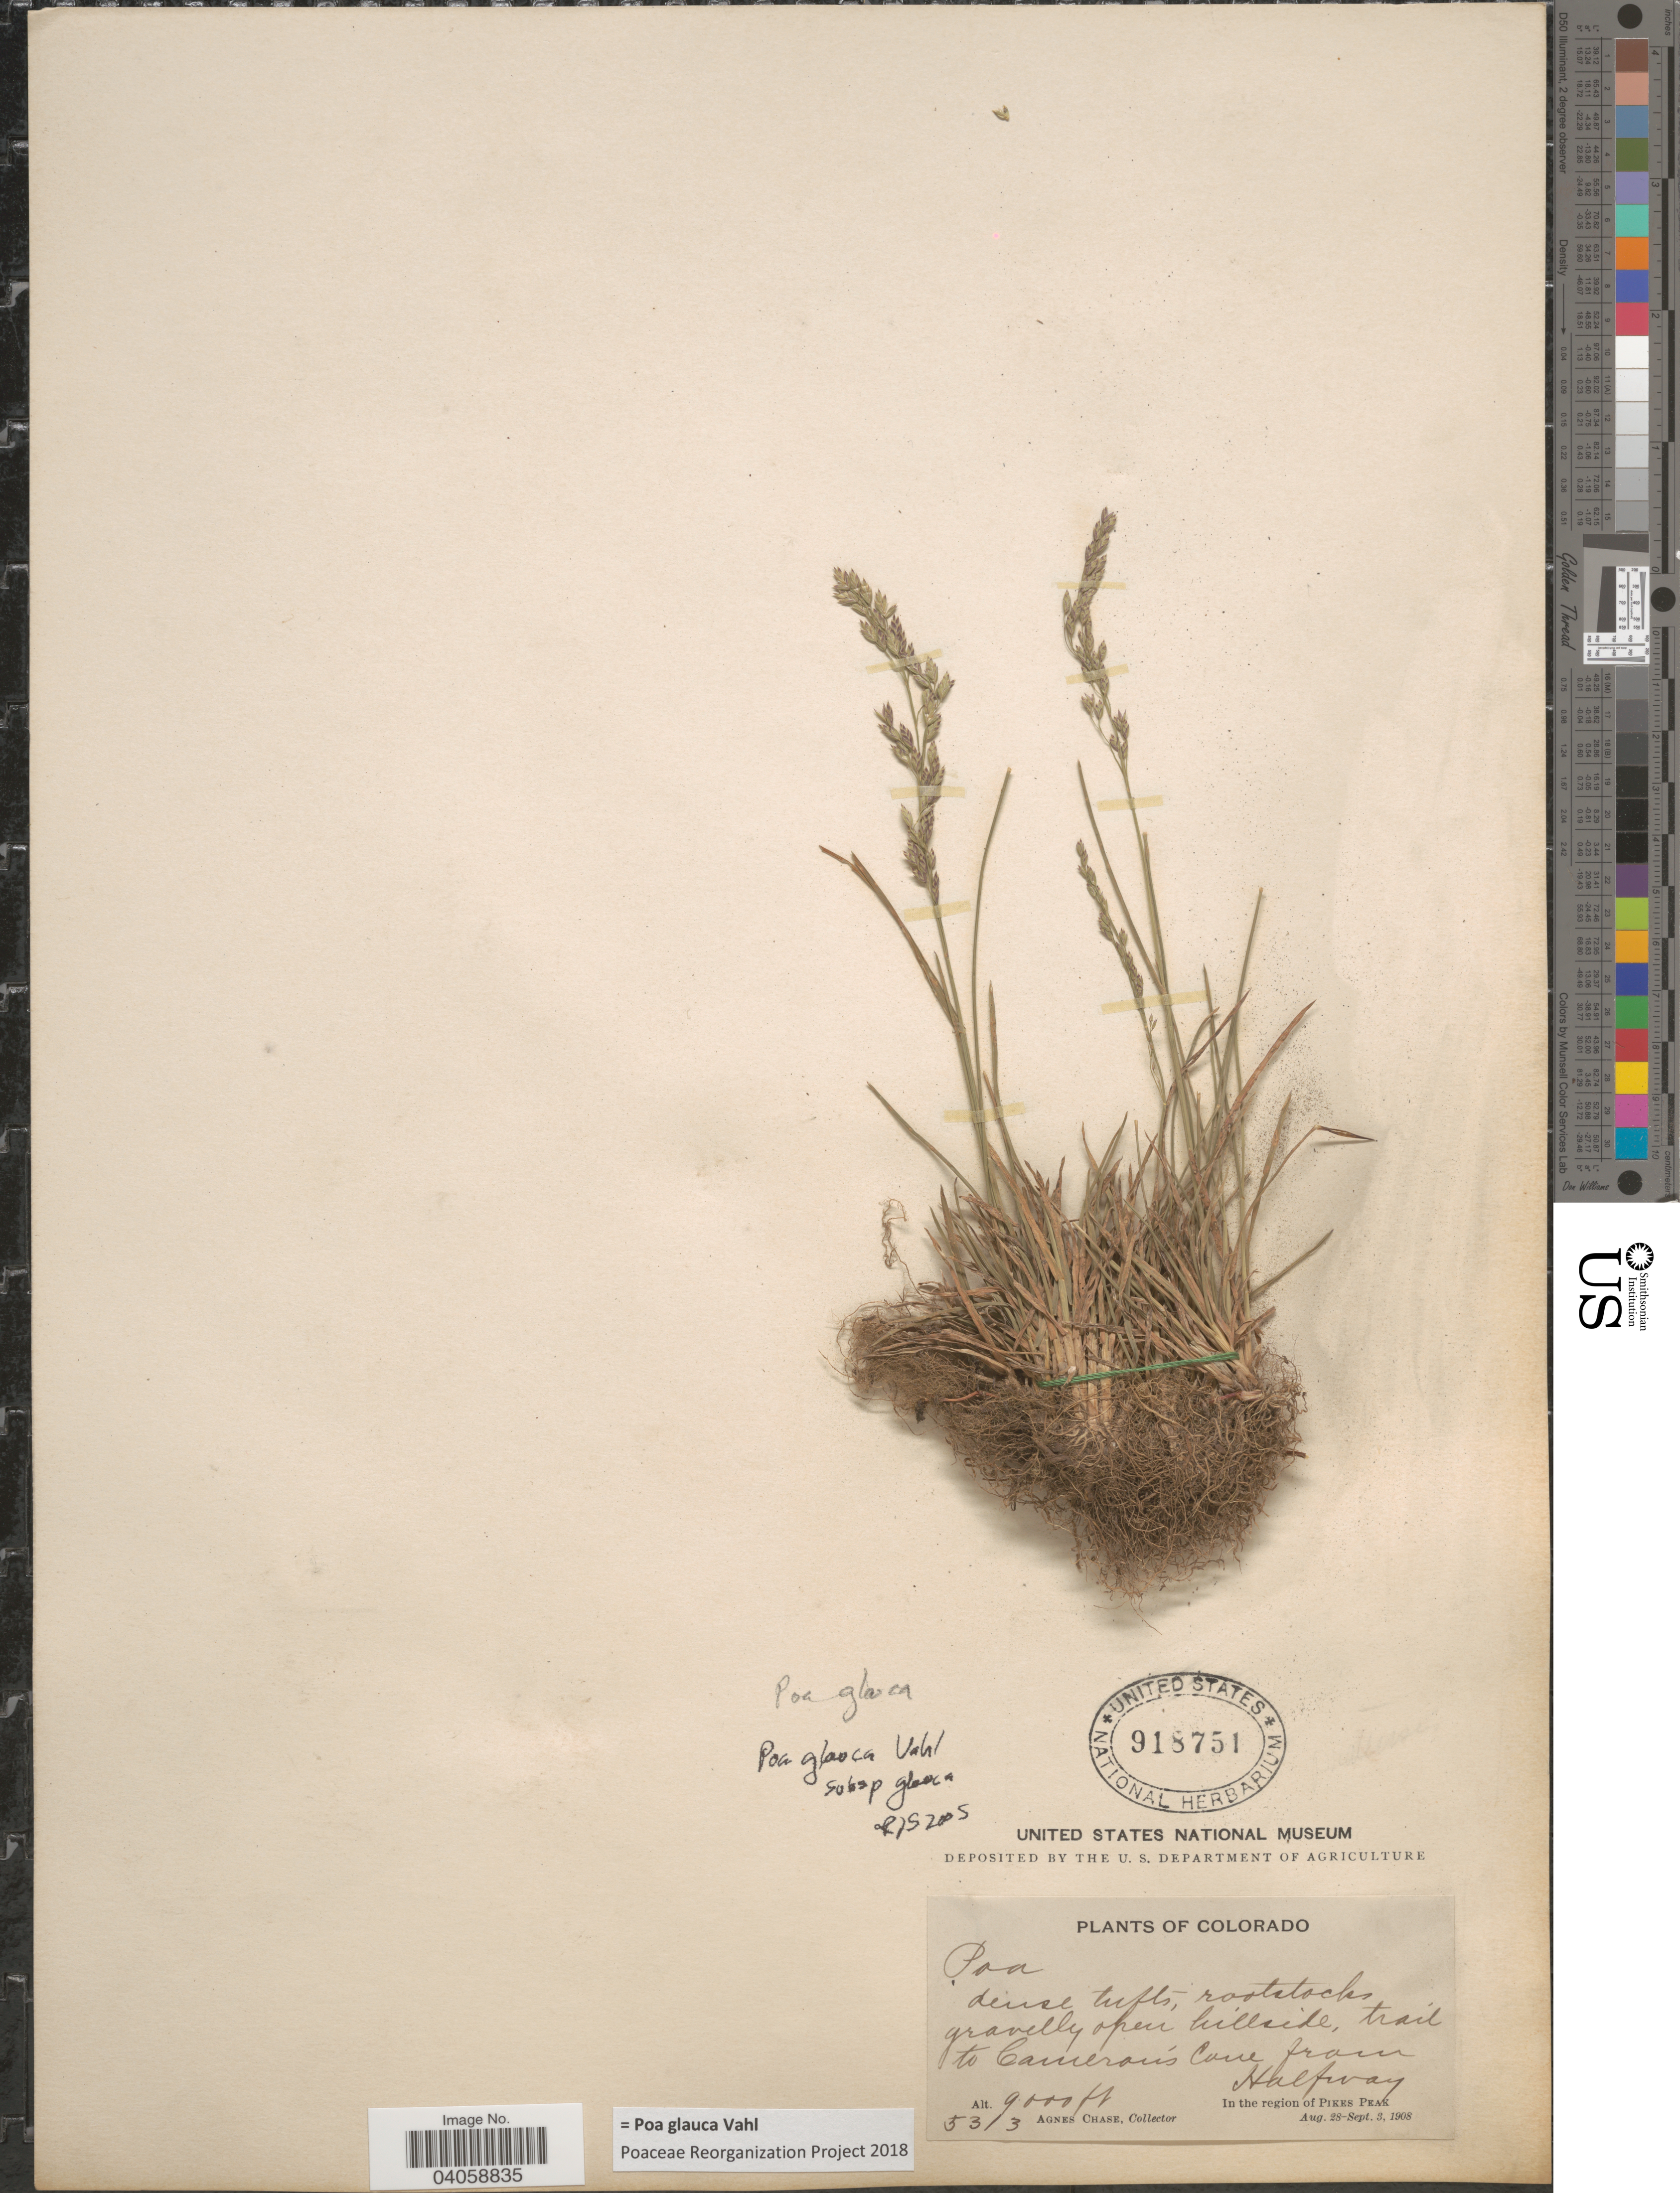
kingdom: Plantae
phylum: Tracheophyta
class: Liliopsida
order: Poales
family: Poaceae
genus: Poa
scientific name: Poa glauca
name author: Vahl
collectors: A. Chase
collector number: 5313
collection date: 1908-08-28/1908-09-03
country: United States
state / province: Colorado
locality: Trail to Cameron's Cone from Halfway. In the region of Pikes Peak.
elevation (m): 2743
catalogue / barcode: US 918751